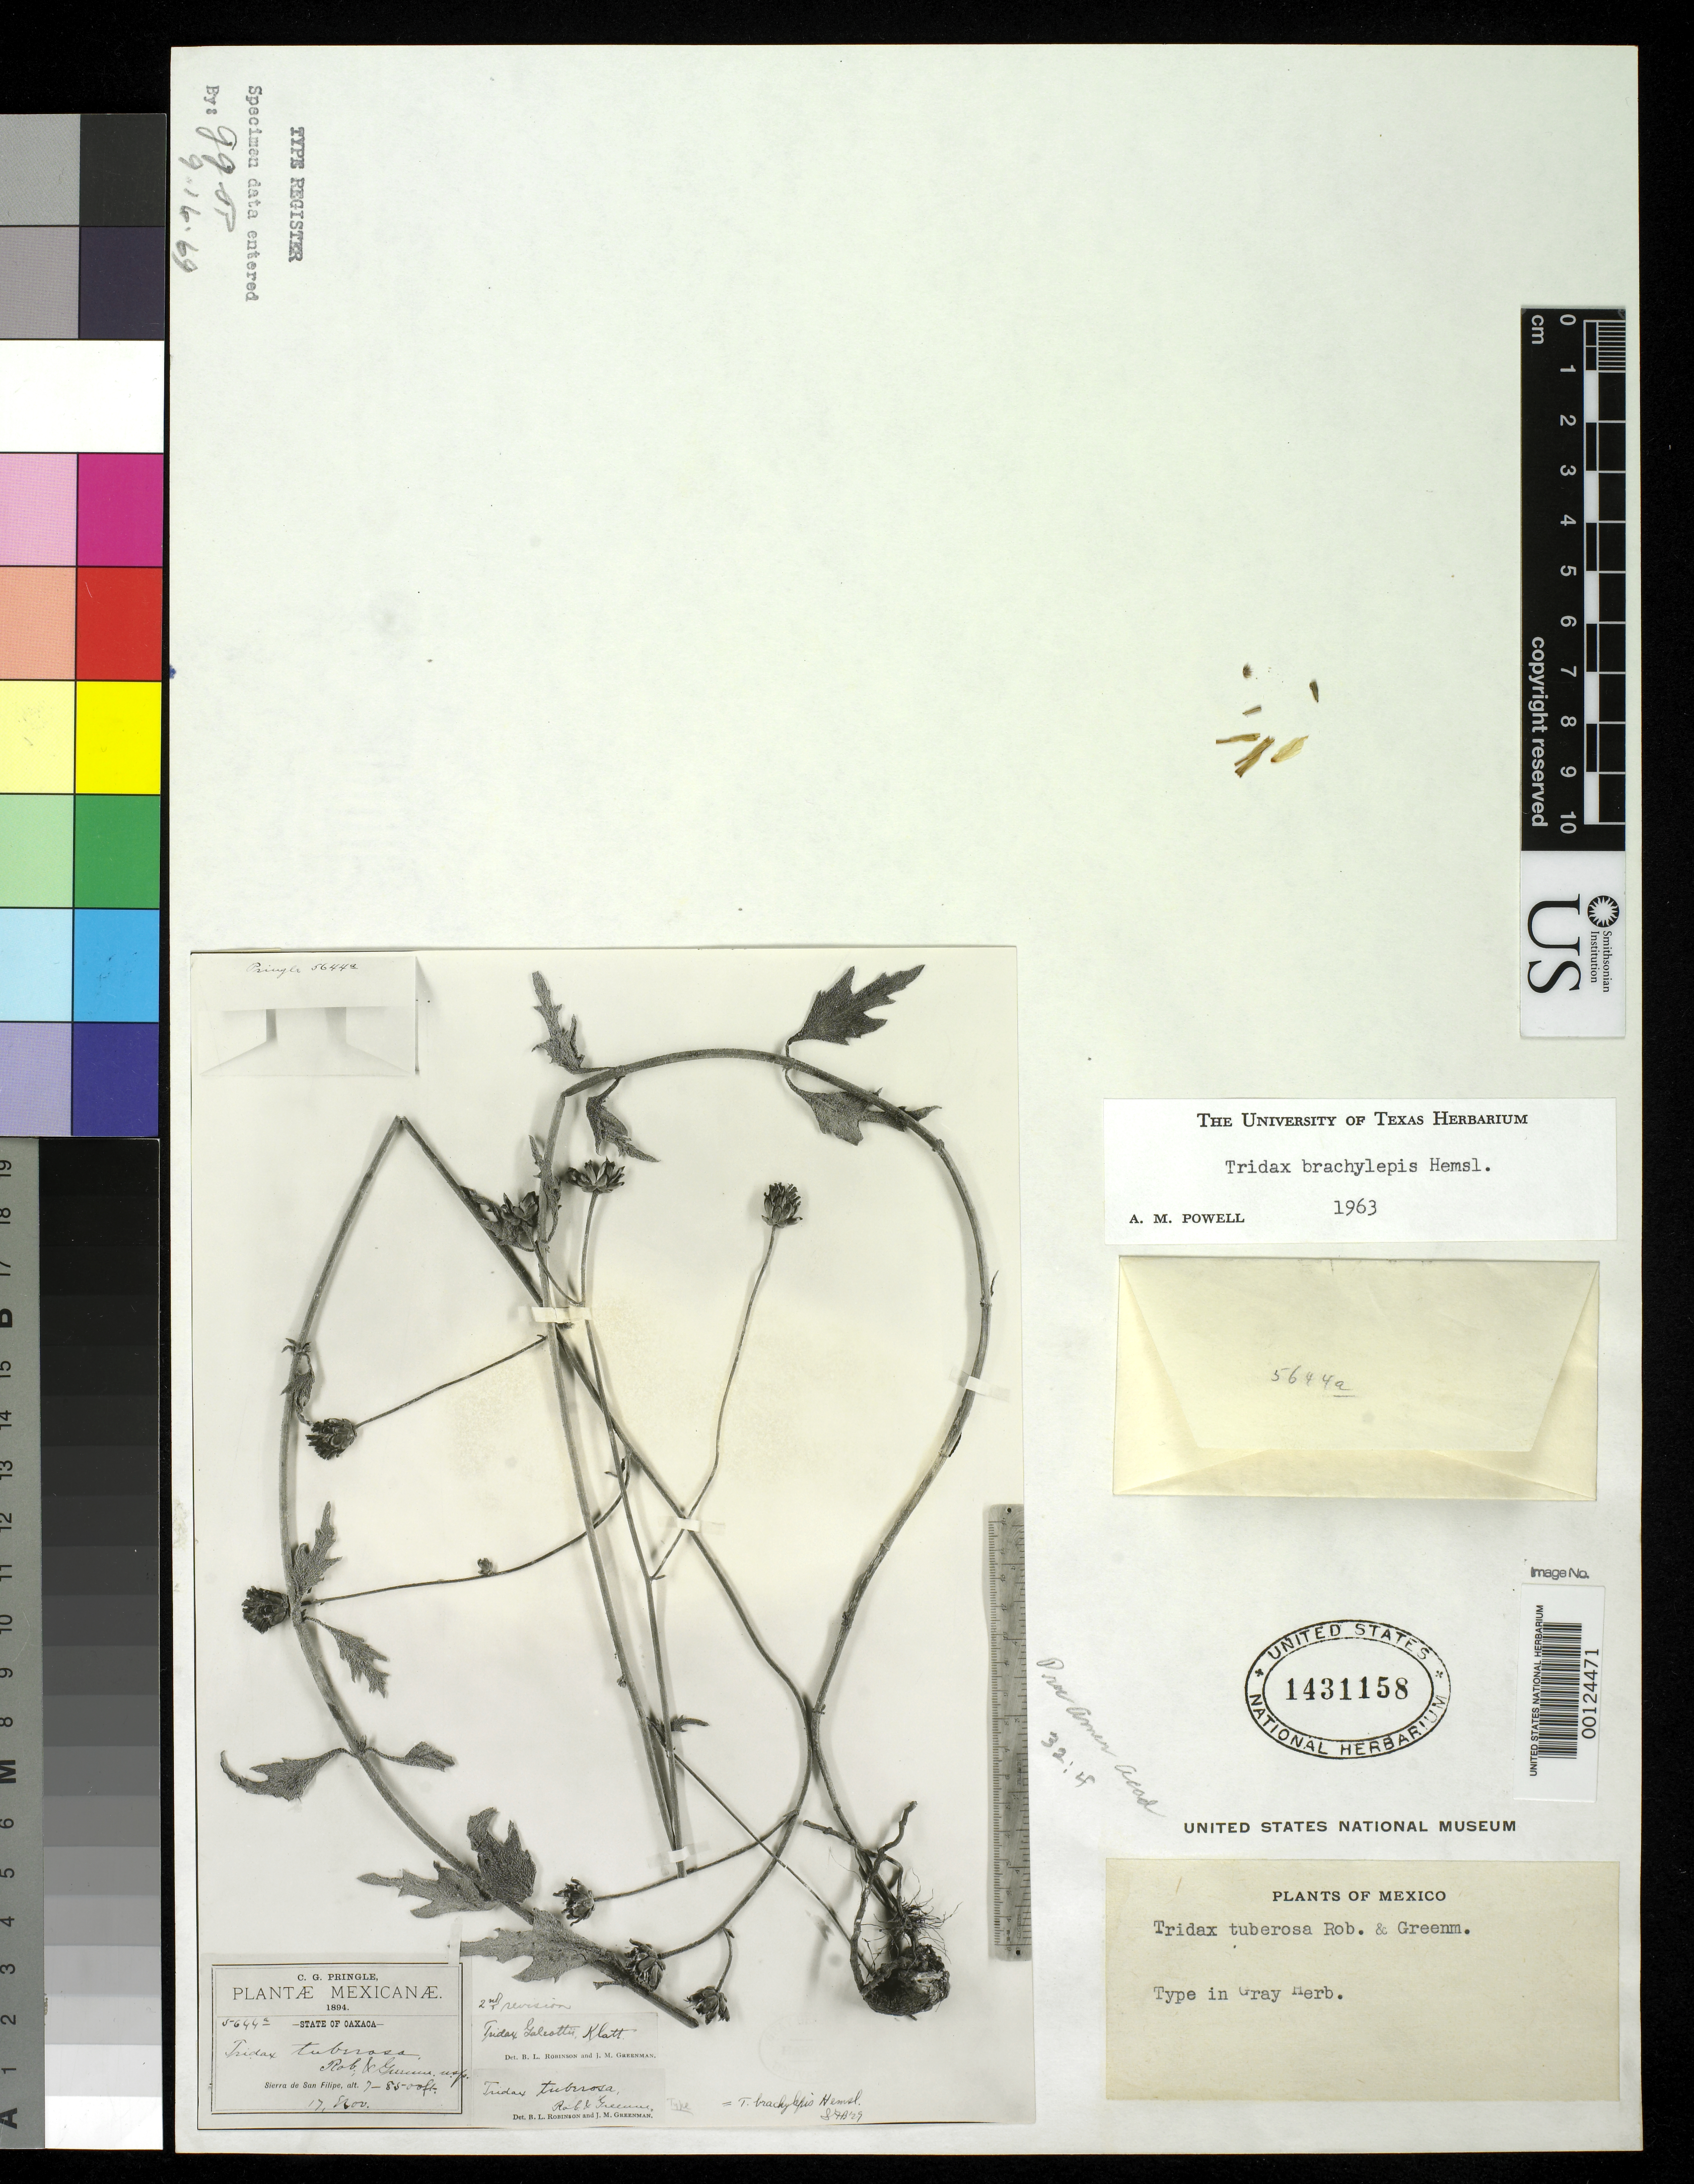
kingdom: Plantae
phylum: Tracheophyta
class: Magnoliopsida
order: Asterales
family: Asteraceae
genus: Tridax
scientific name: Tridax tuberosa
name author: B.L. Rob. & Greenm.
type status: Isotype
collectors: C. G. Pringle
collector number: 5644 a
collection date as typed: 17 Nov 1894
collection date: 1894-11-17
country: Mexico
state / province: Oaxaca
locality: Sierra de San Felipe.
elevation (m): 2134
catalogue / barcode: US 1431158